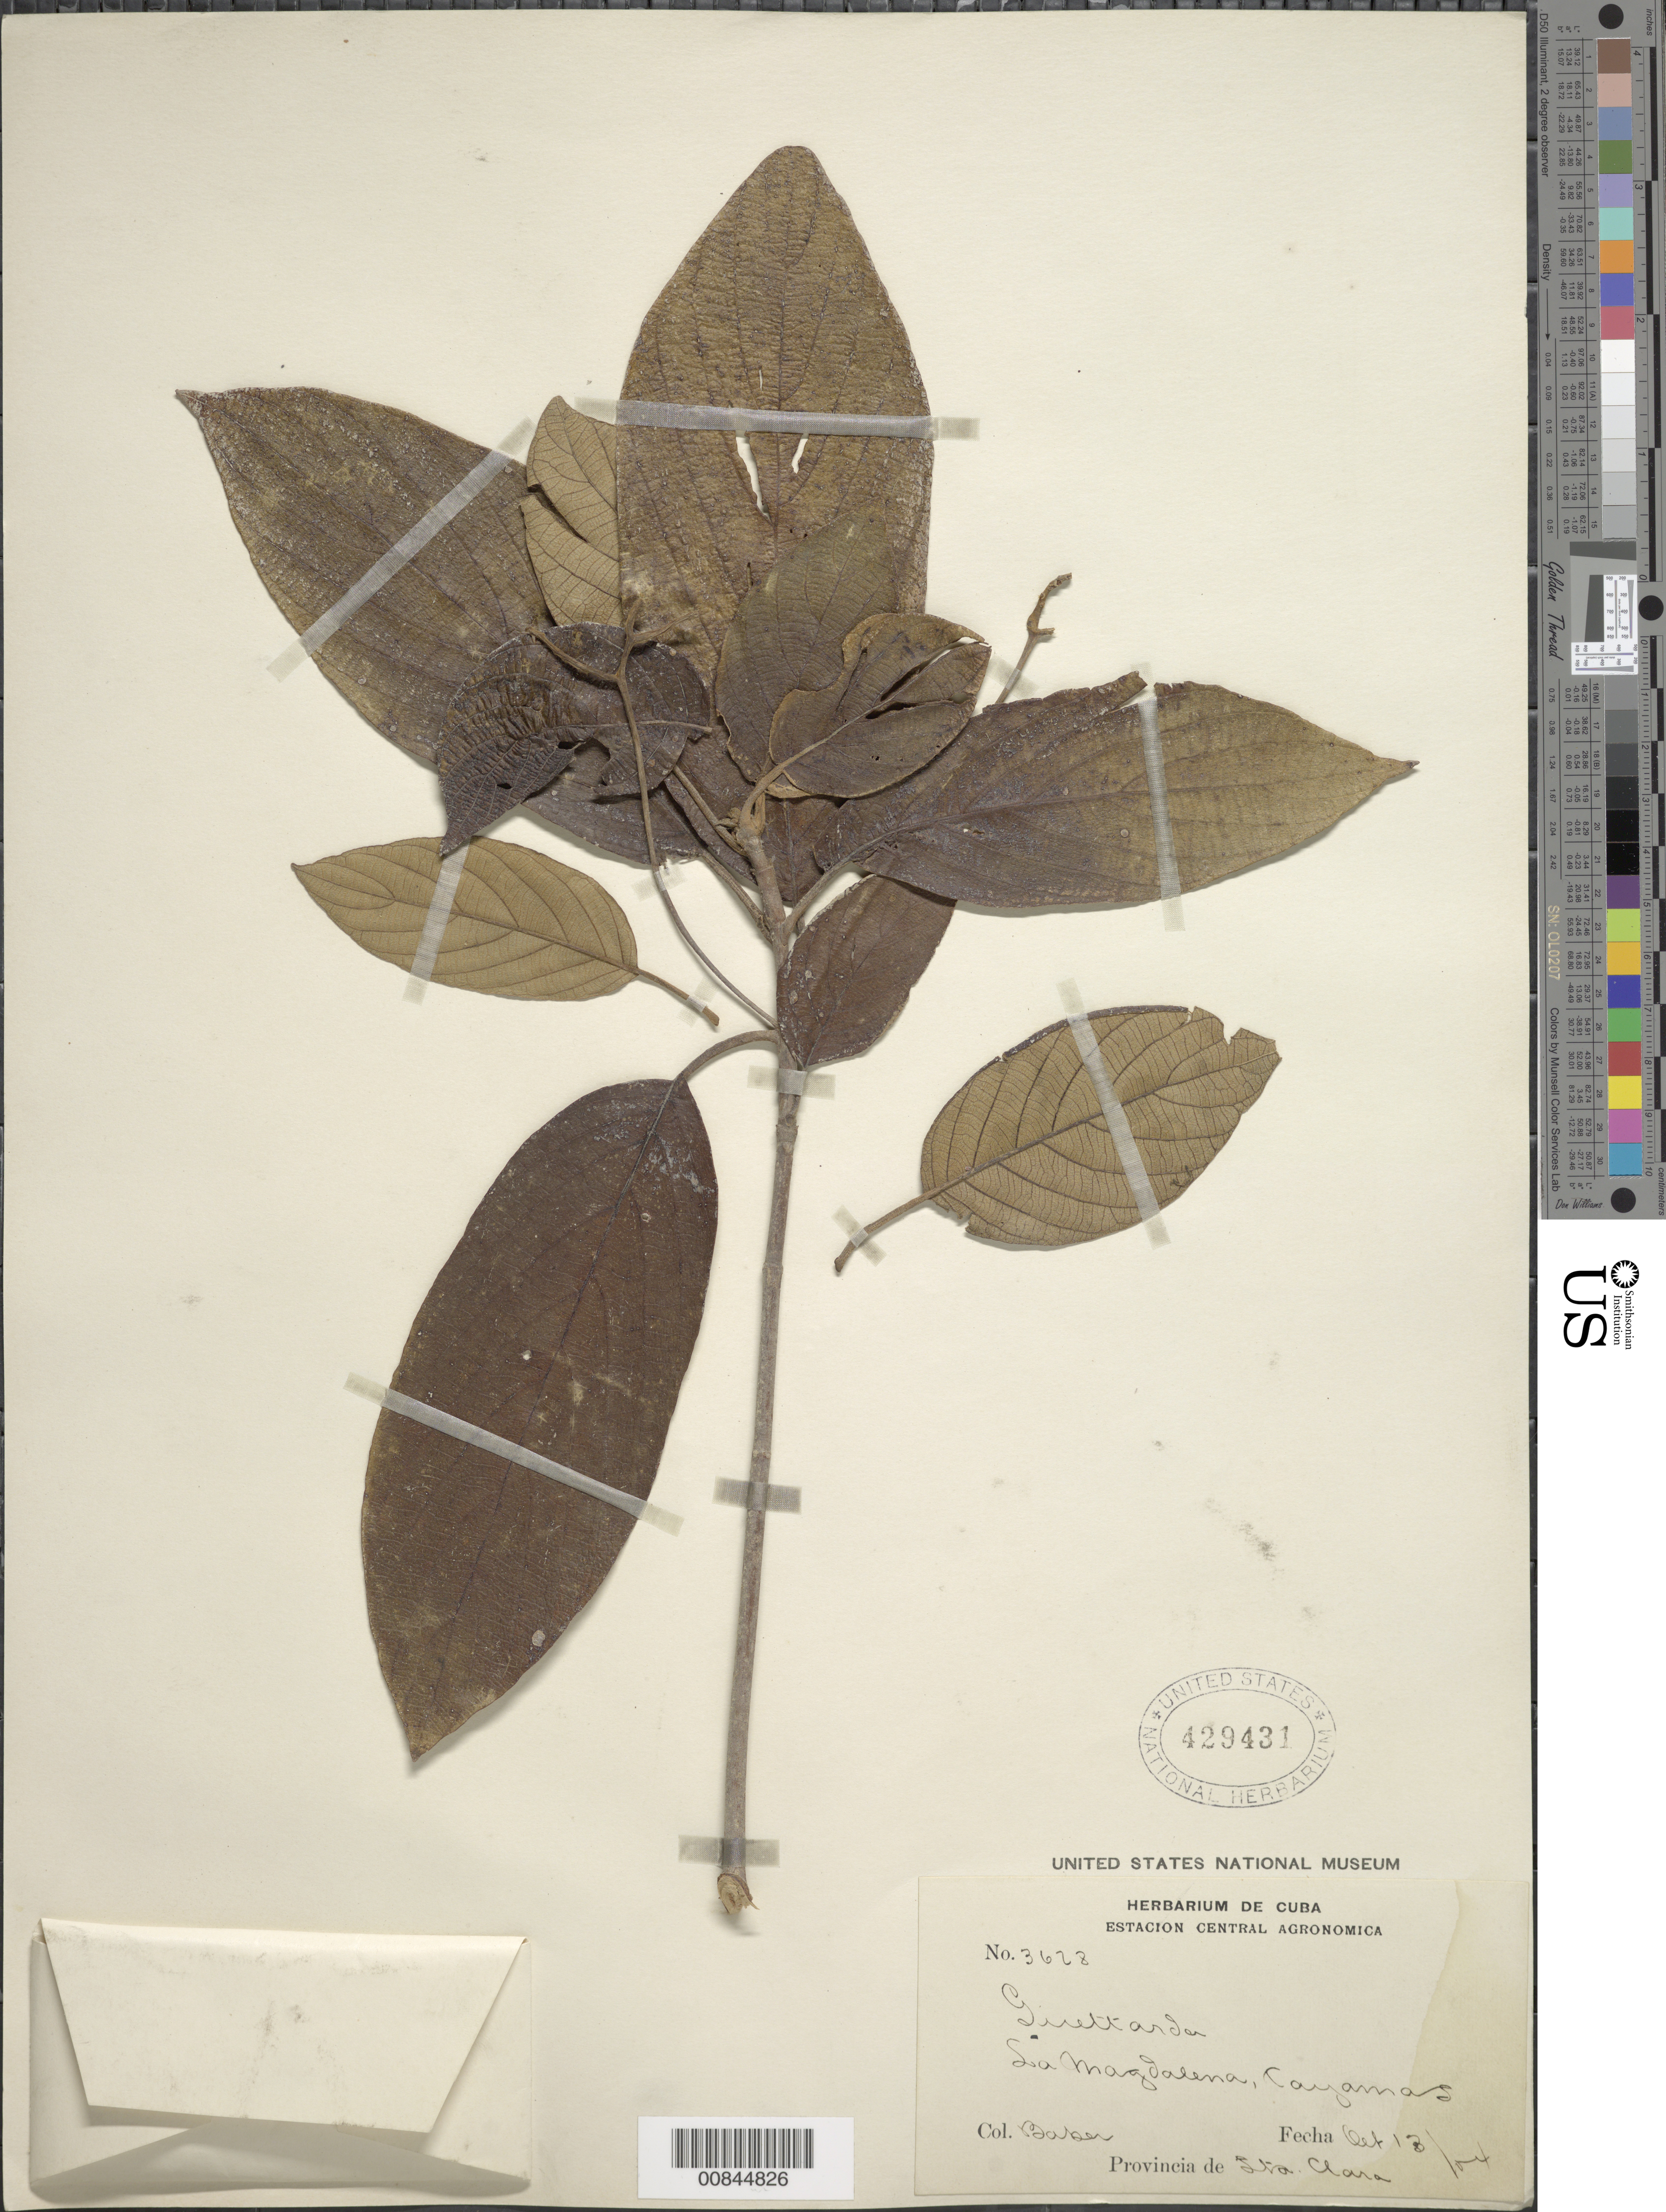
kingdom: Plantae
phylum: Tracheophyta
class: Magnoliopsida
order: Gentianales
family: Rubiaceae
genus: Guettarda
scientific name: Guettarda combsii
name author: Urb.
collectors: C. F. Baker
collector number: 3628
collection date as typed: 13 Aug 1904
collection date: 1904-08-13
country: Cuba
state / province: Las Villas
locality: La Magdalena, Cayamas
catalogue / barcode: US 429431